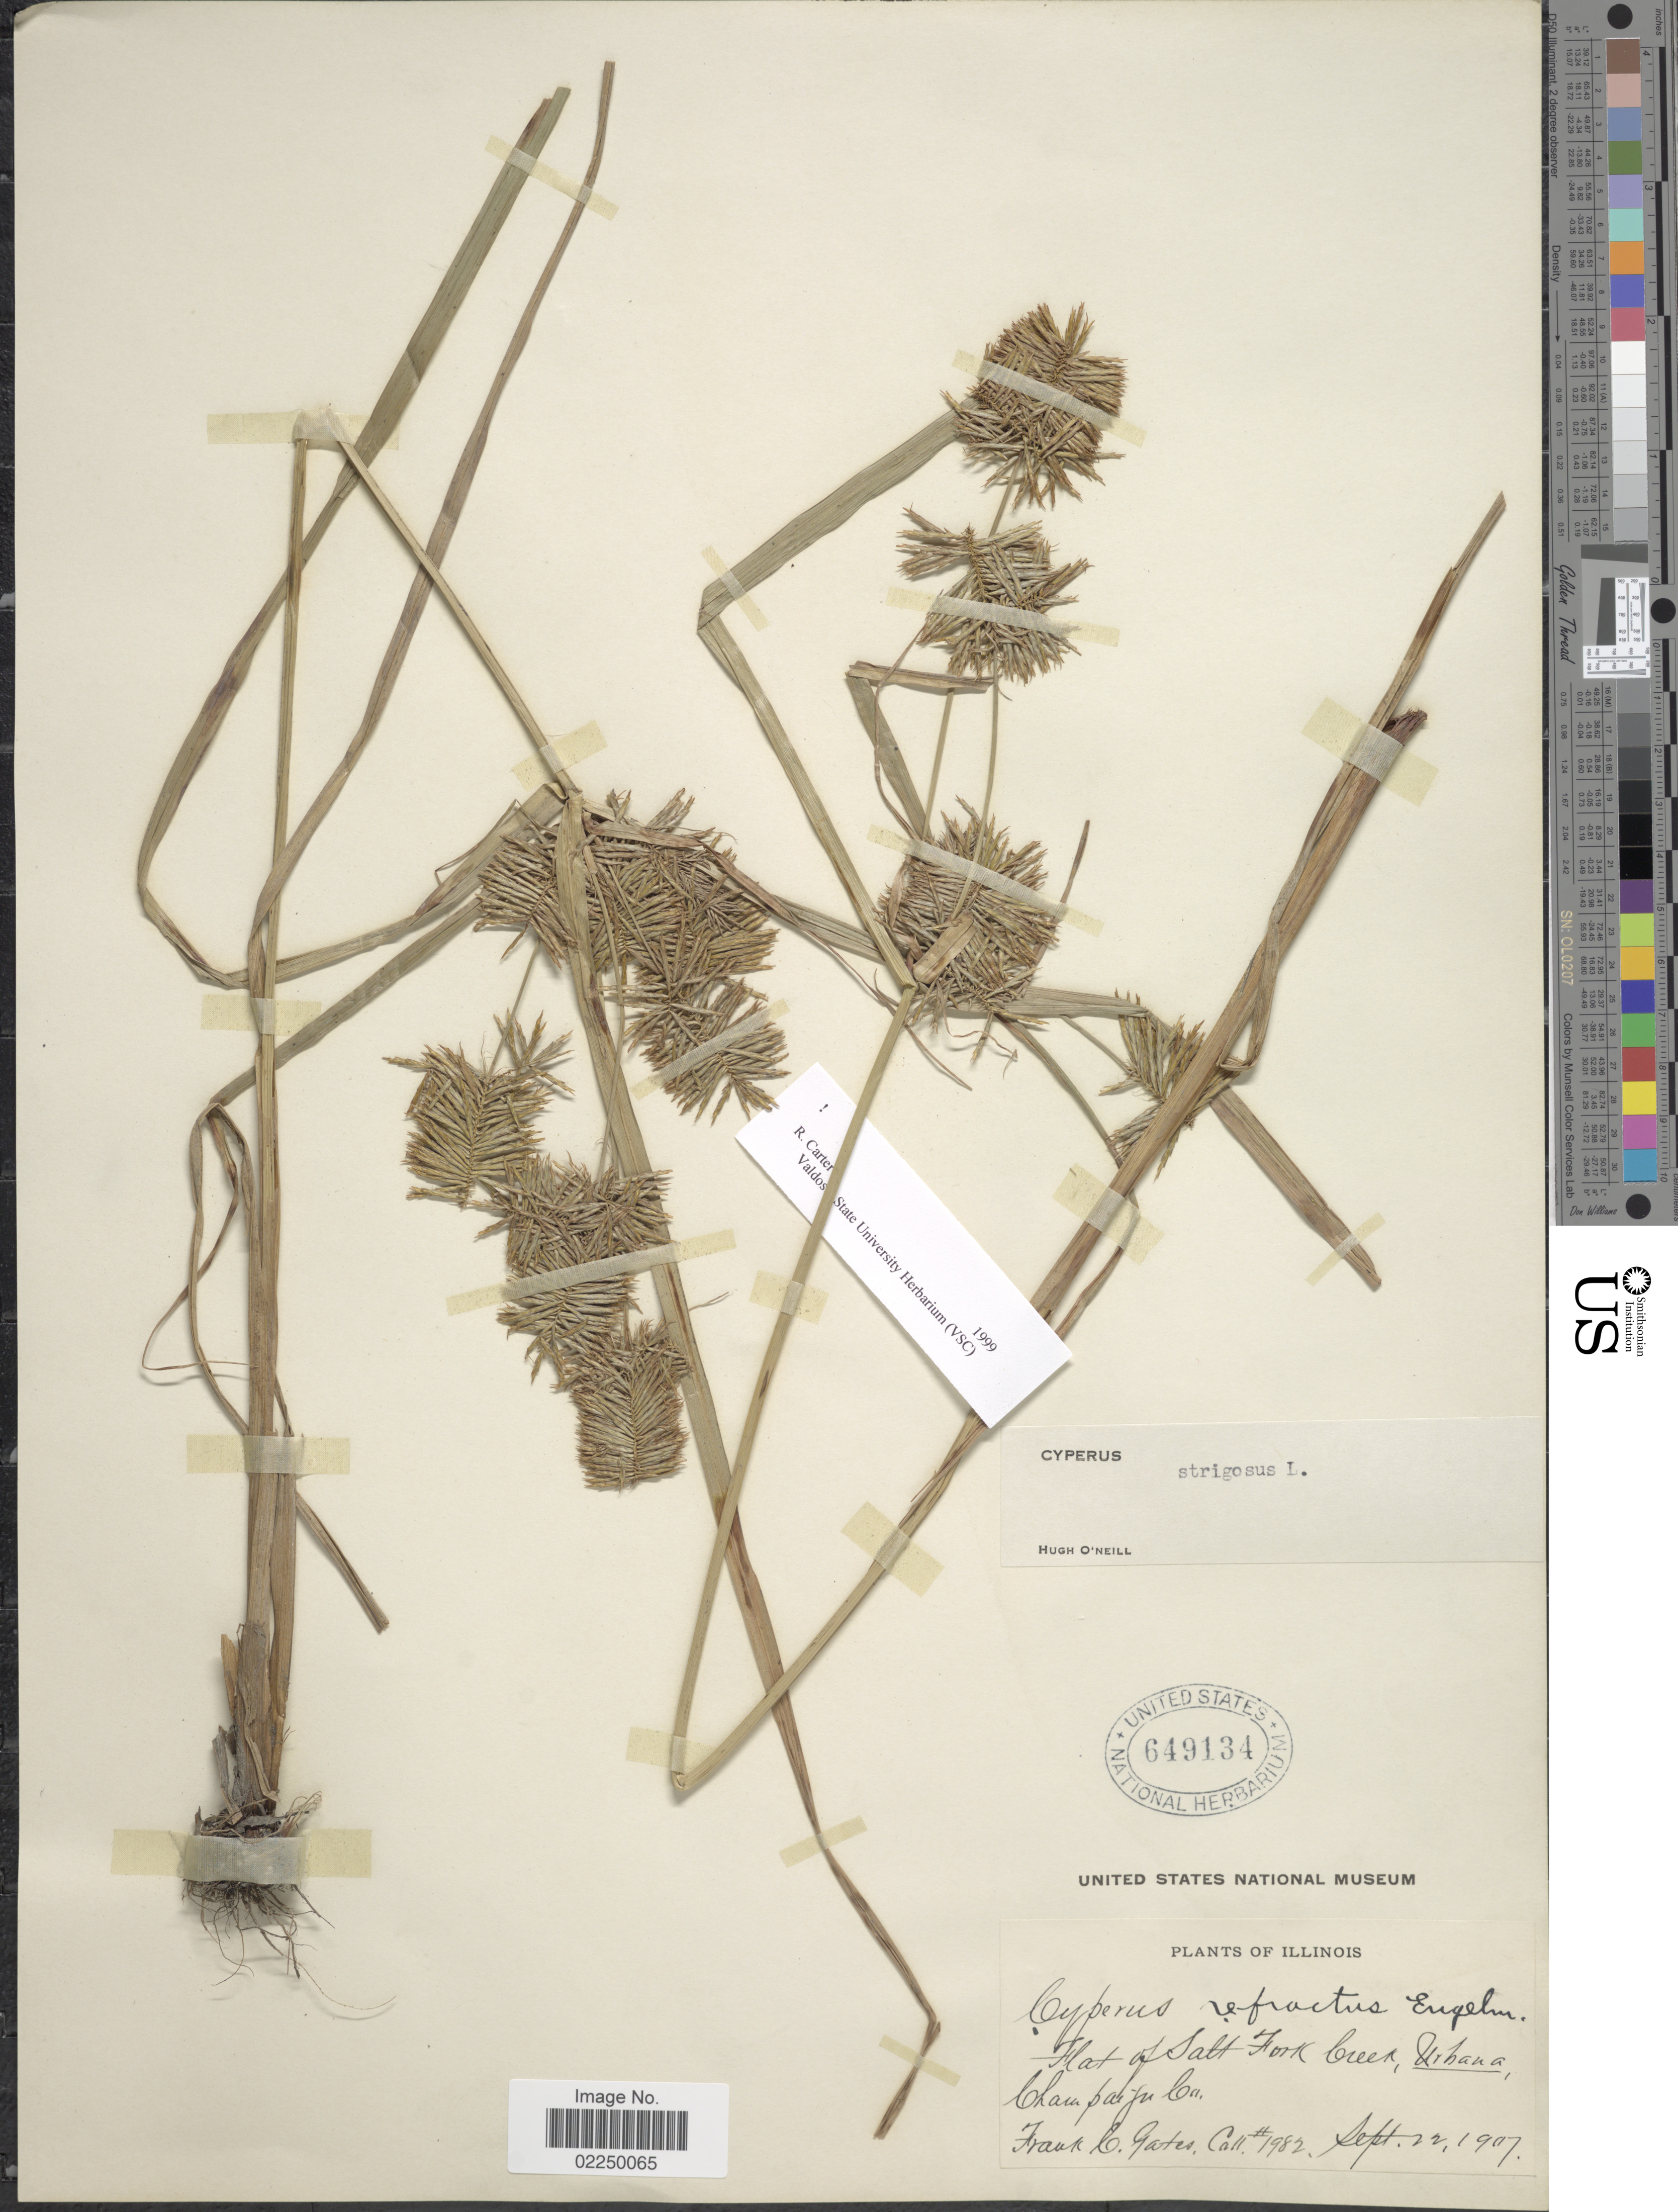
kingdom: Plantae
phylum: Tracheophyta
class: Liliopsida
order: Poales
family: Cyperaceae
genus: Cyperus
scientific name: Cyperus strigosus L.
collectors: F. C. Gates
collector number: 1982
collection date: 1907-09-22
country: United States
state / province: Illinois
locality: Flat of Salt Fork Creek, Urbana, Champaign Co.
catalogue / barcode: US 649134